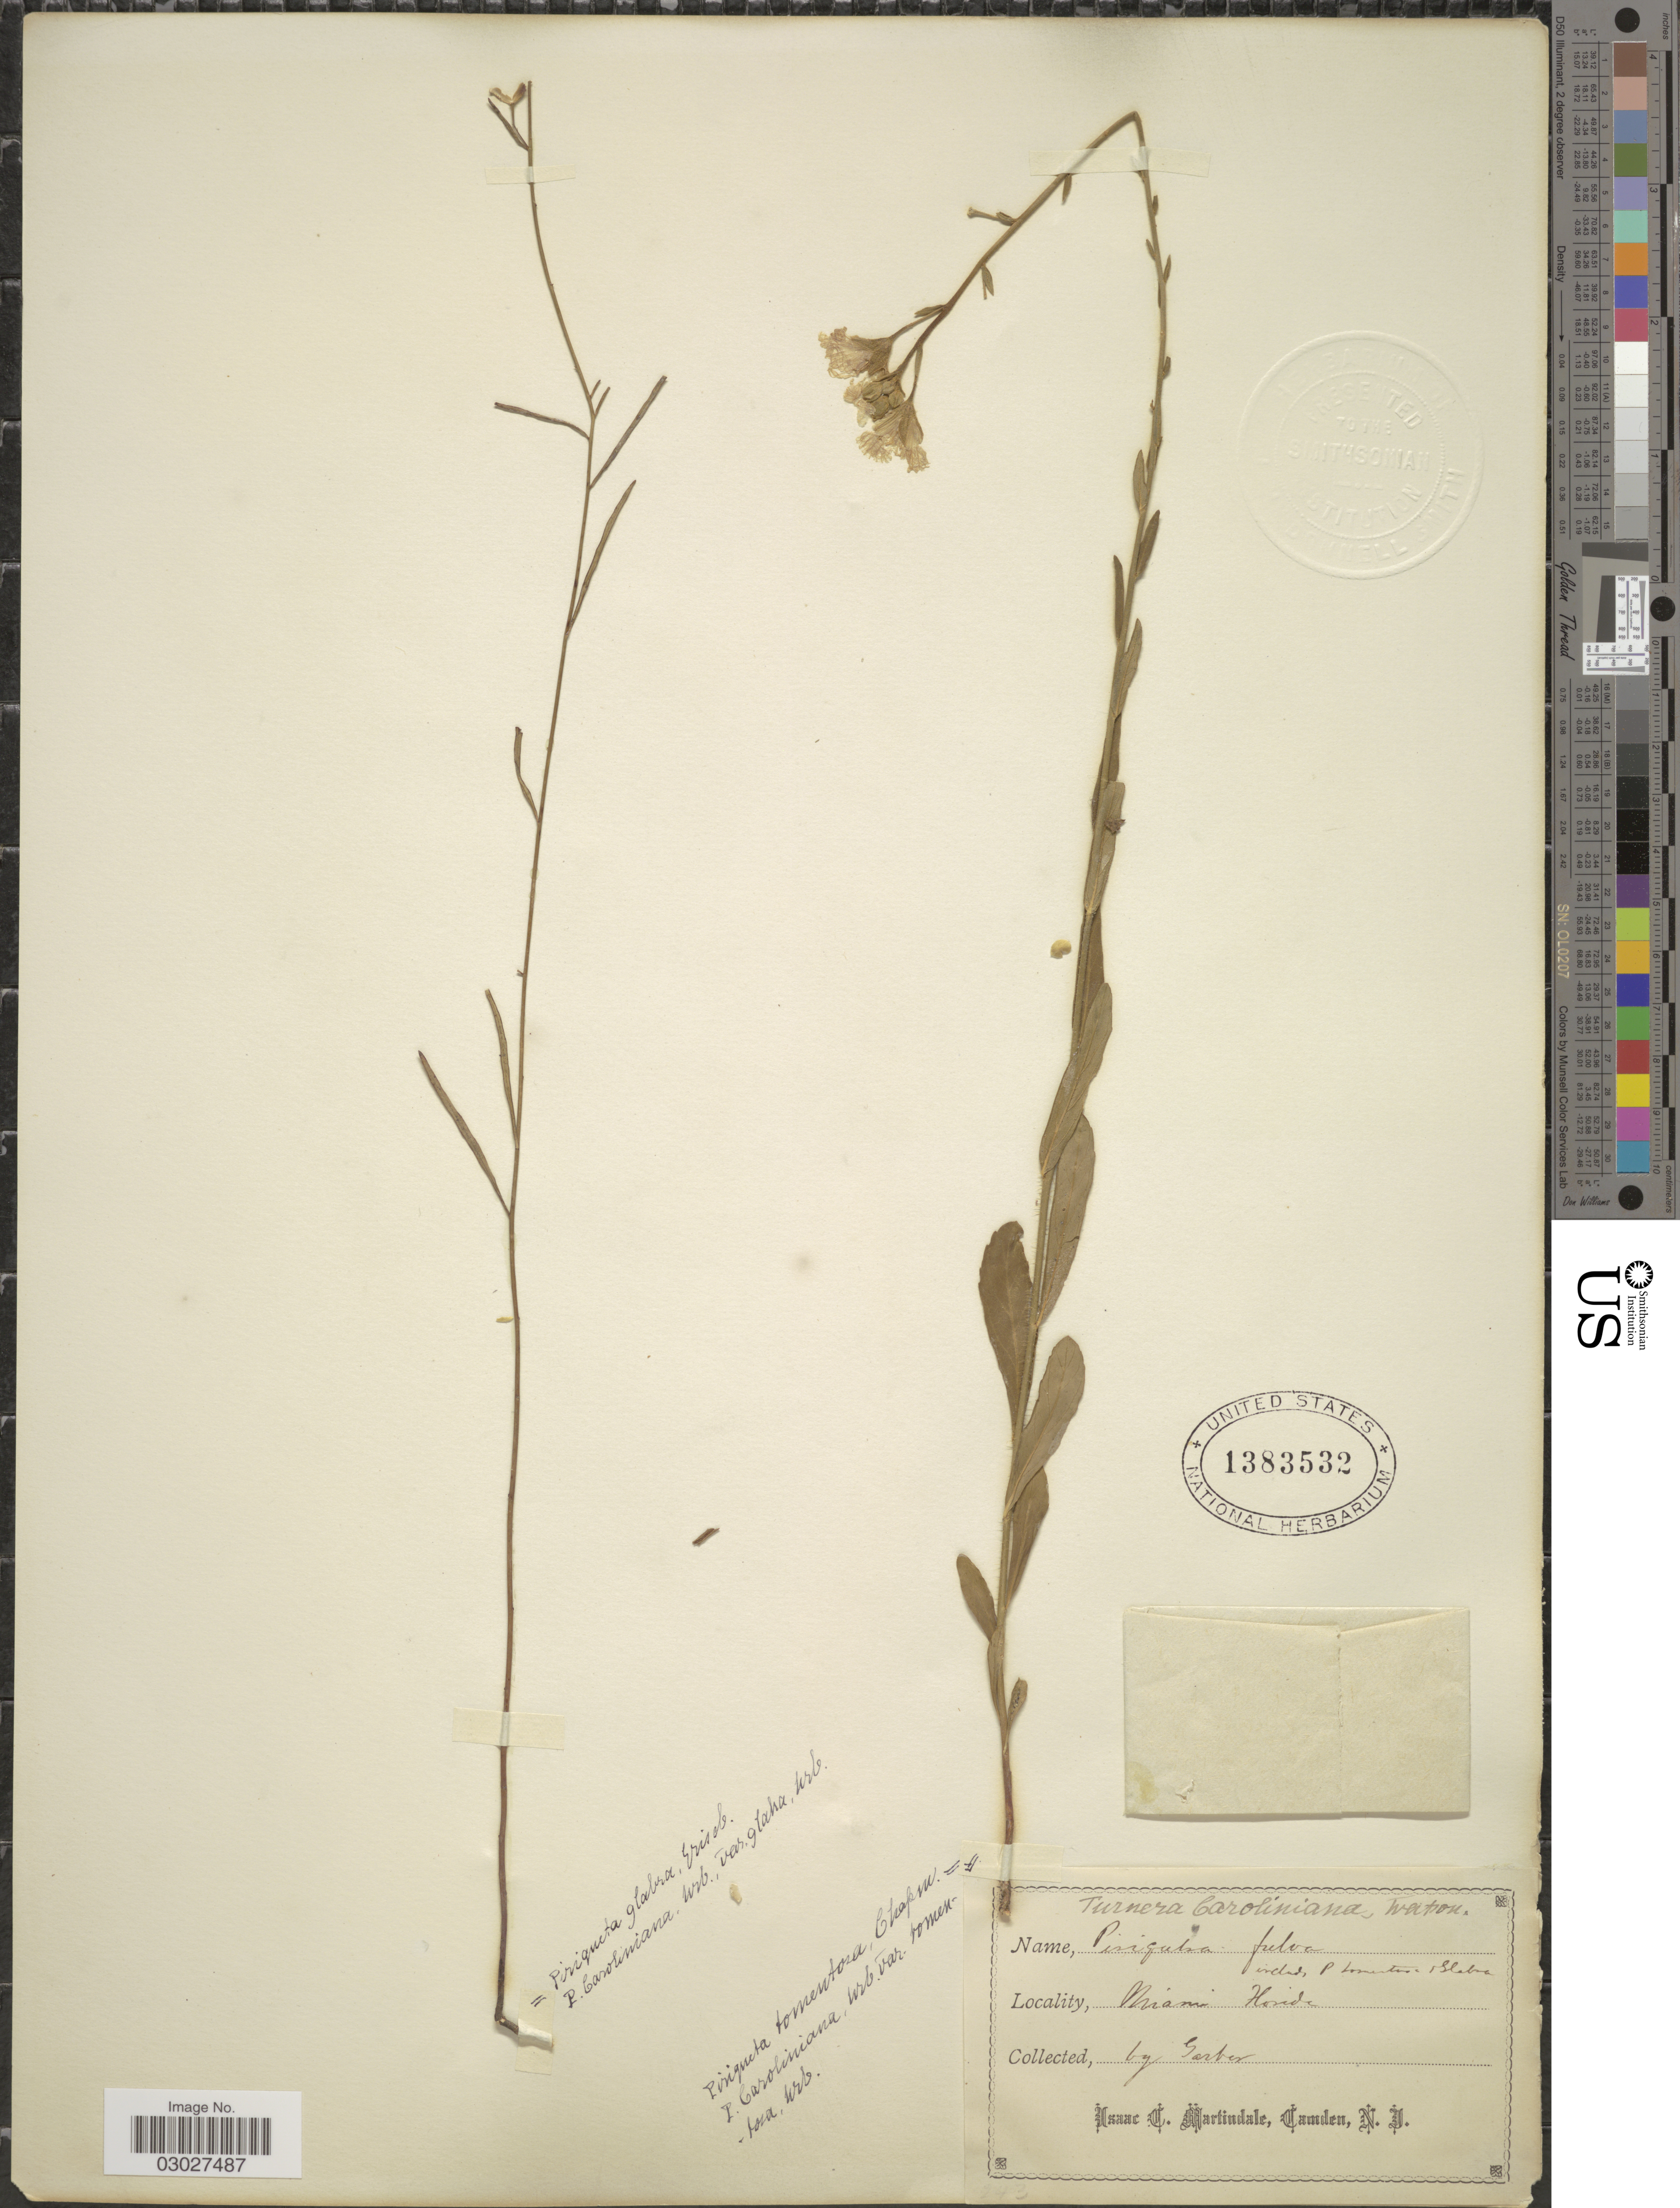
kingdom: Plantae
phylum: Tracheophyta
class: Magnoliopsida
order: Malpighiales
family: Turneraceae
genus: Piriqueta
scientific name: Piriqueta cistoides subsp. caroliniana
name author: (Walter) Arbo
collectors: -- Garber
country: United States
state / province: Florida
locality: Miami.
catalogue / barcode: US 1383532